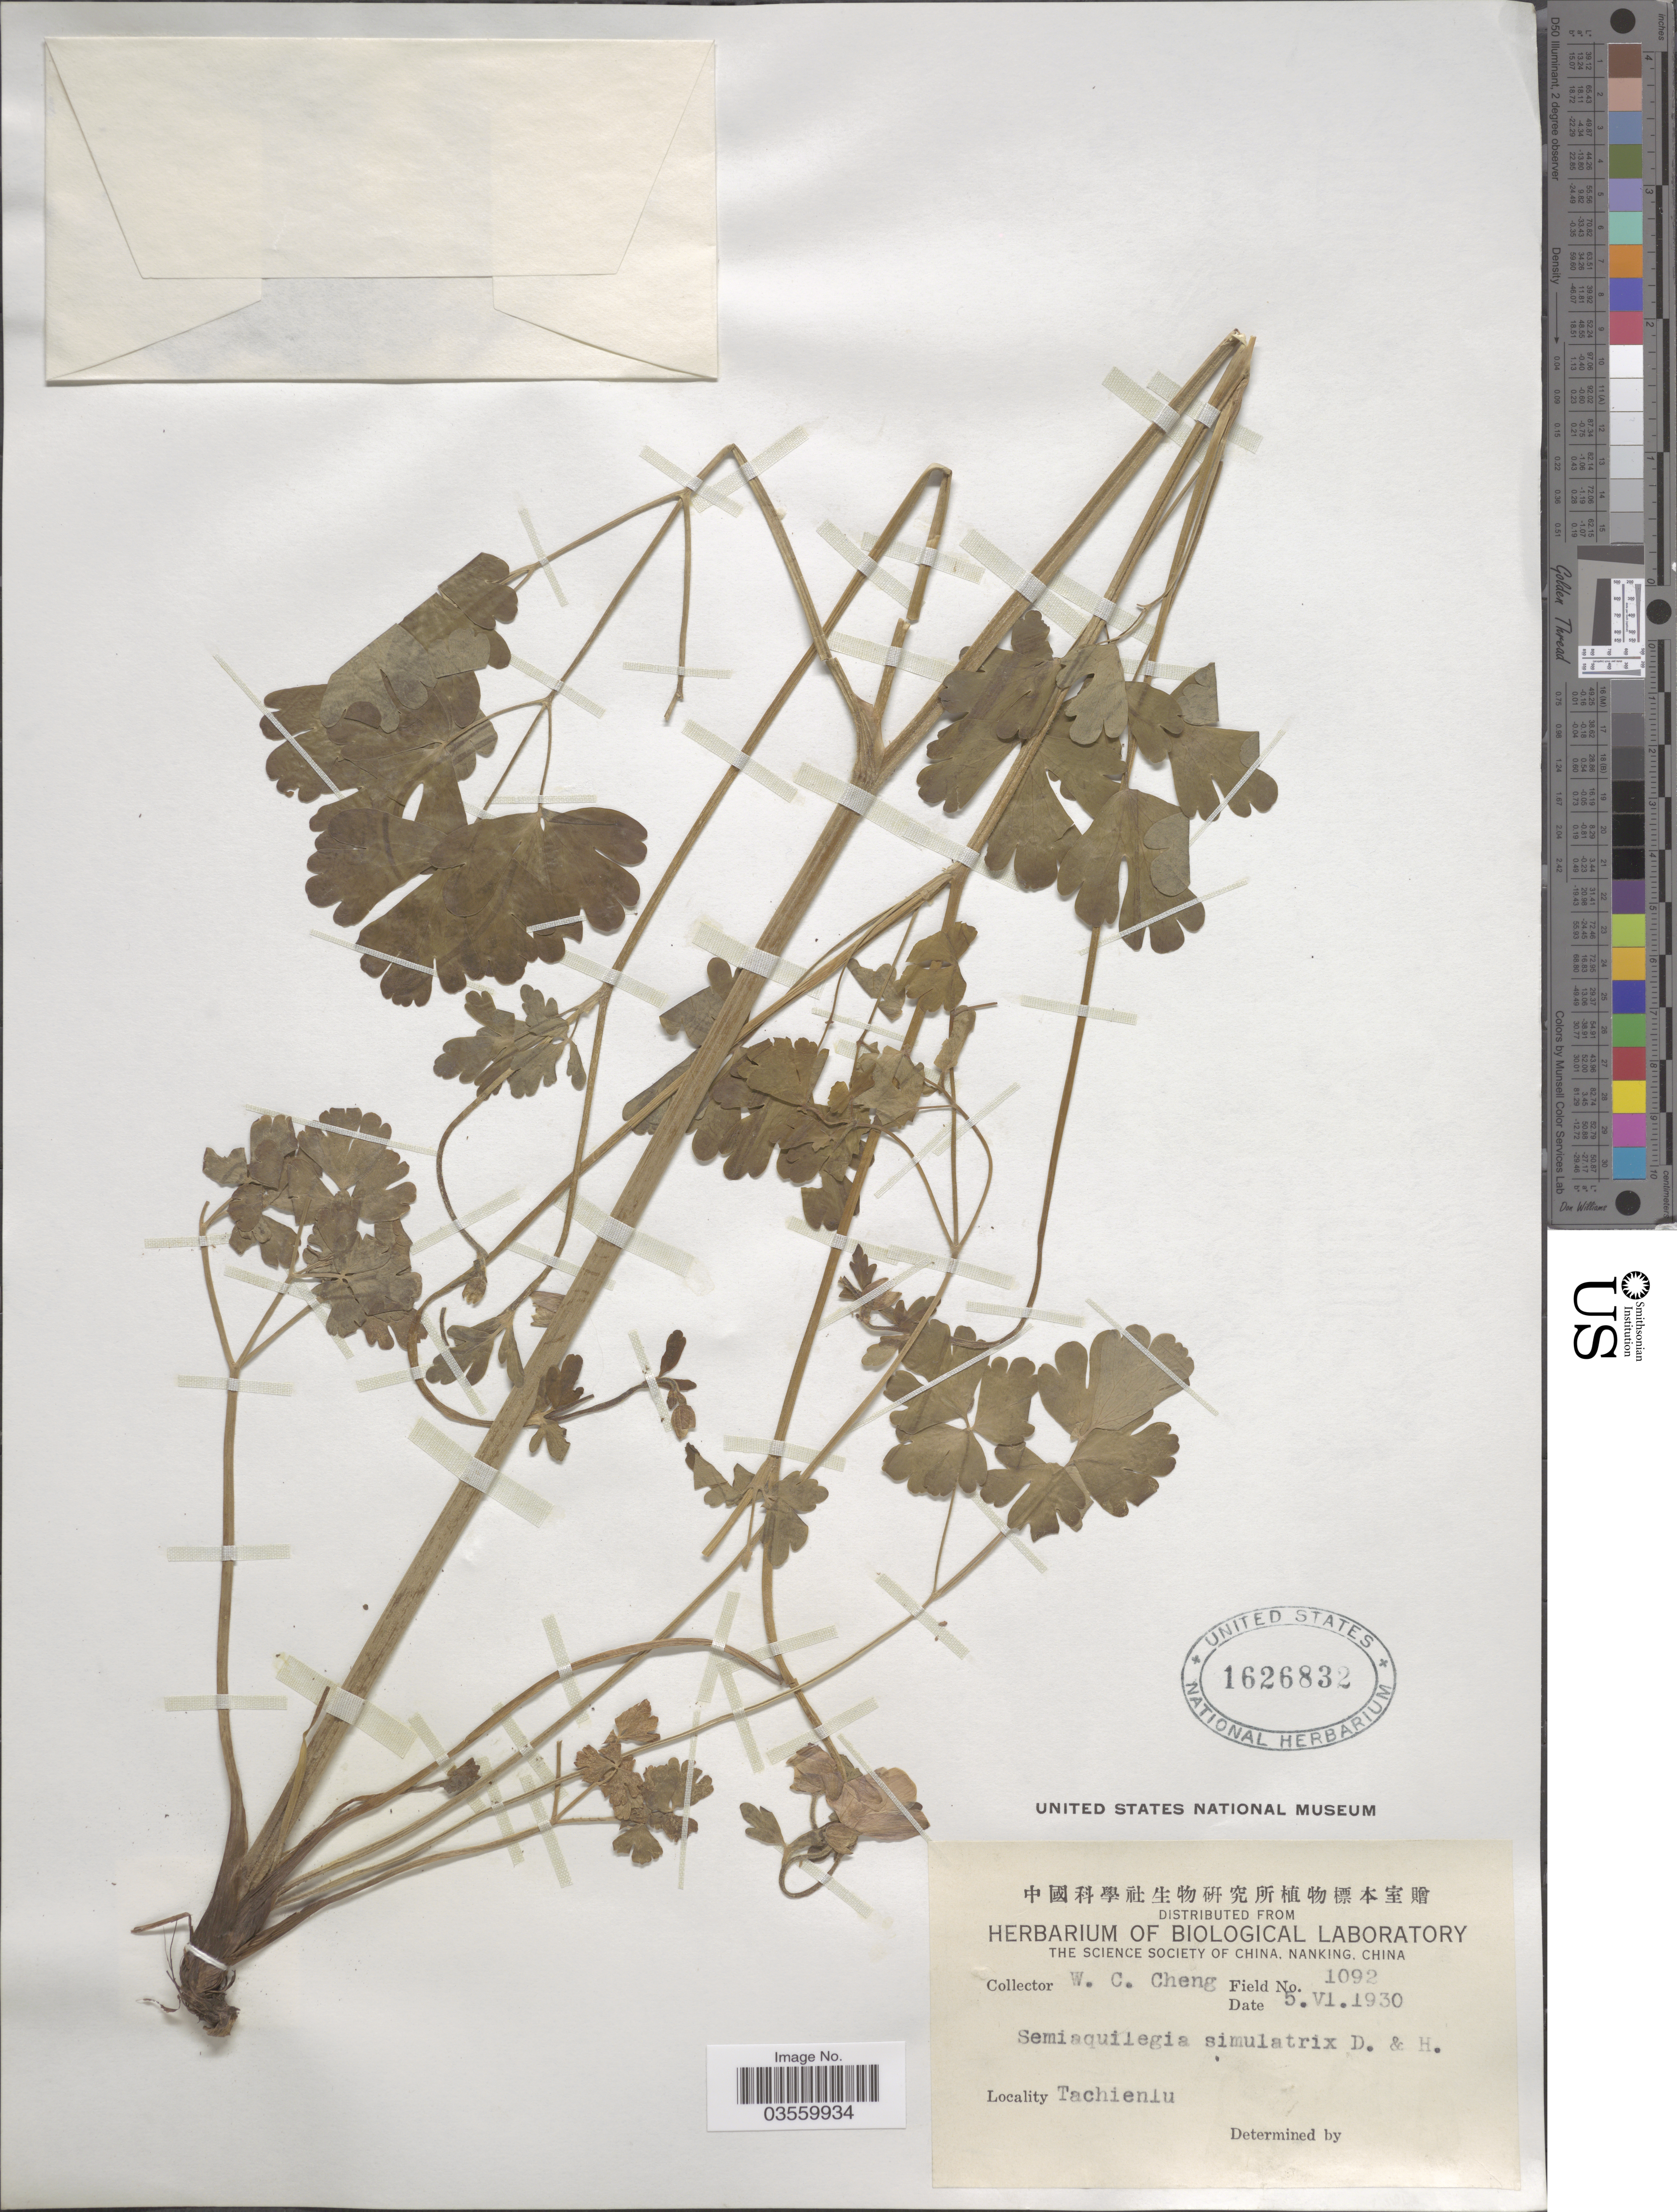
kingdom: Plantae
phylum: Tracheophyta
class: Magnoliopsida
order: Ranunculales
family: Ranunculaceae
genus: Semiaquilegia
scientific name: Semiaquilegia simulatrix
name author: J.R. Drumm. & Hutch.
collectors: W. C. Cheng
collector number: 1092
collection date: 1930-06-05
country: China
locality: Tachienlu.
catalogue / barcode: US 1626832